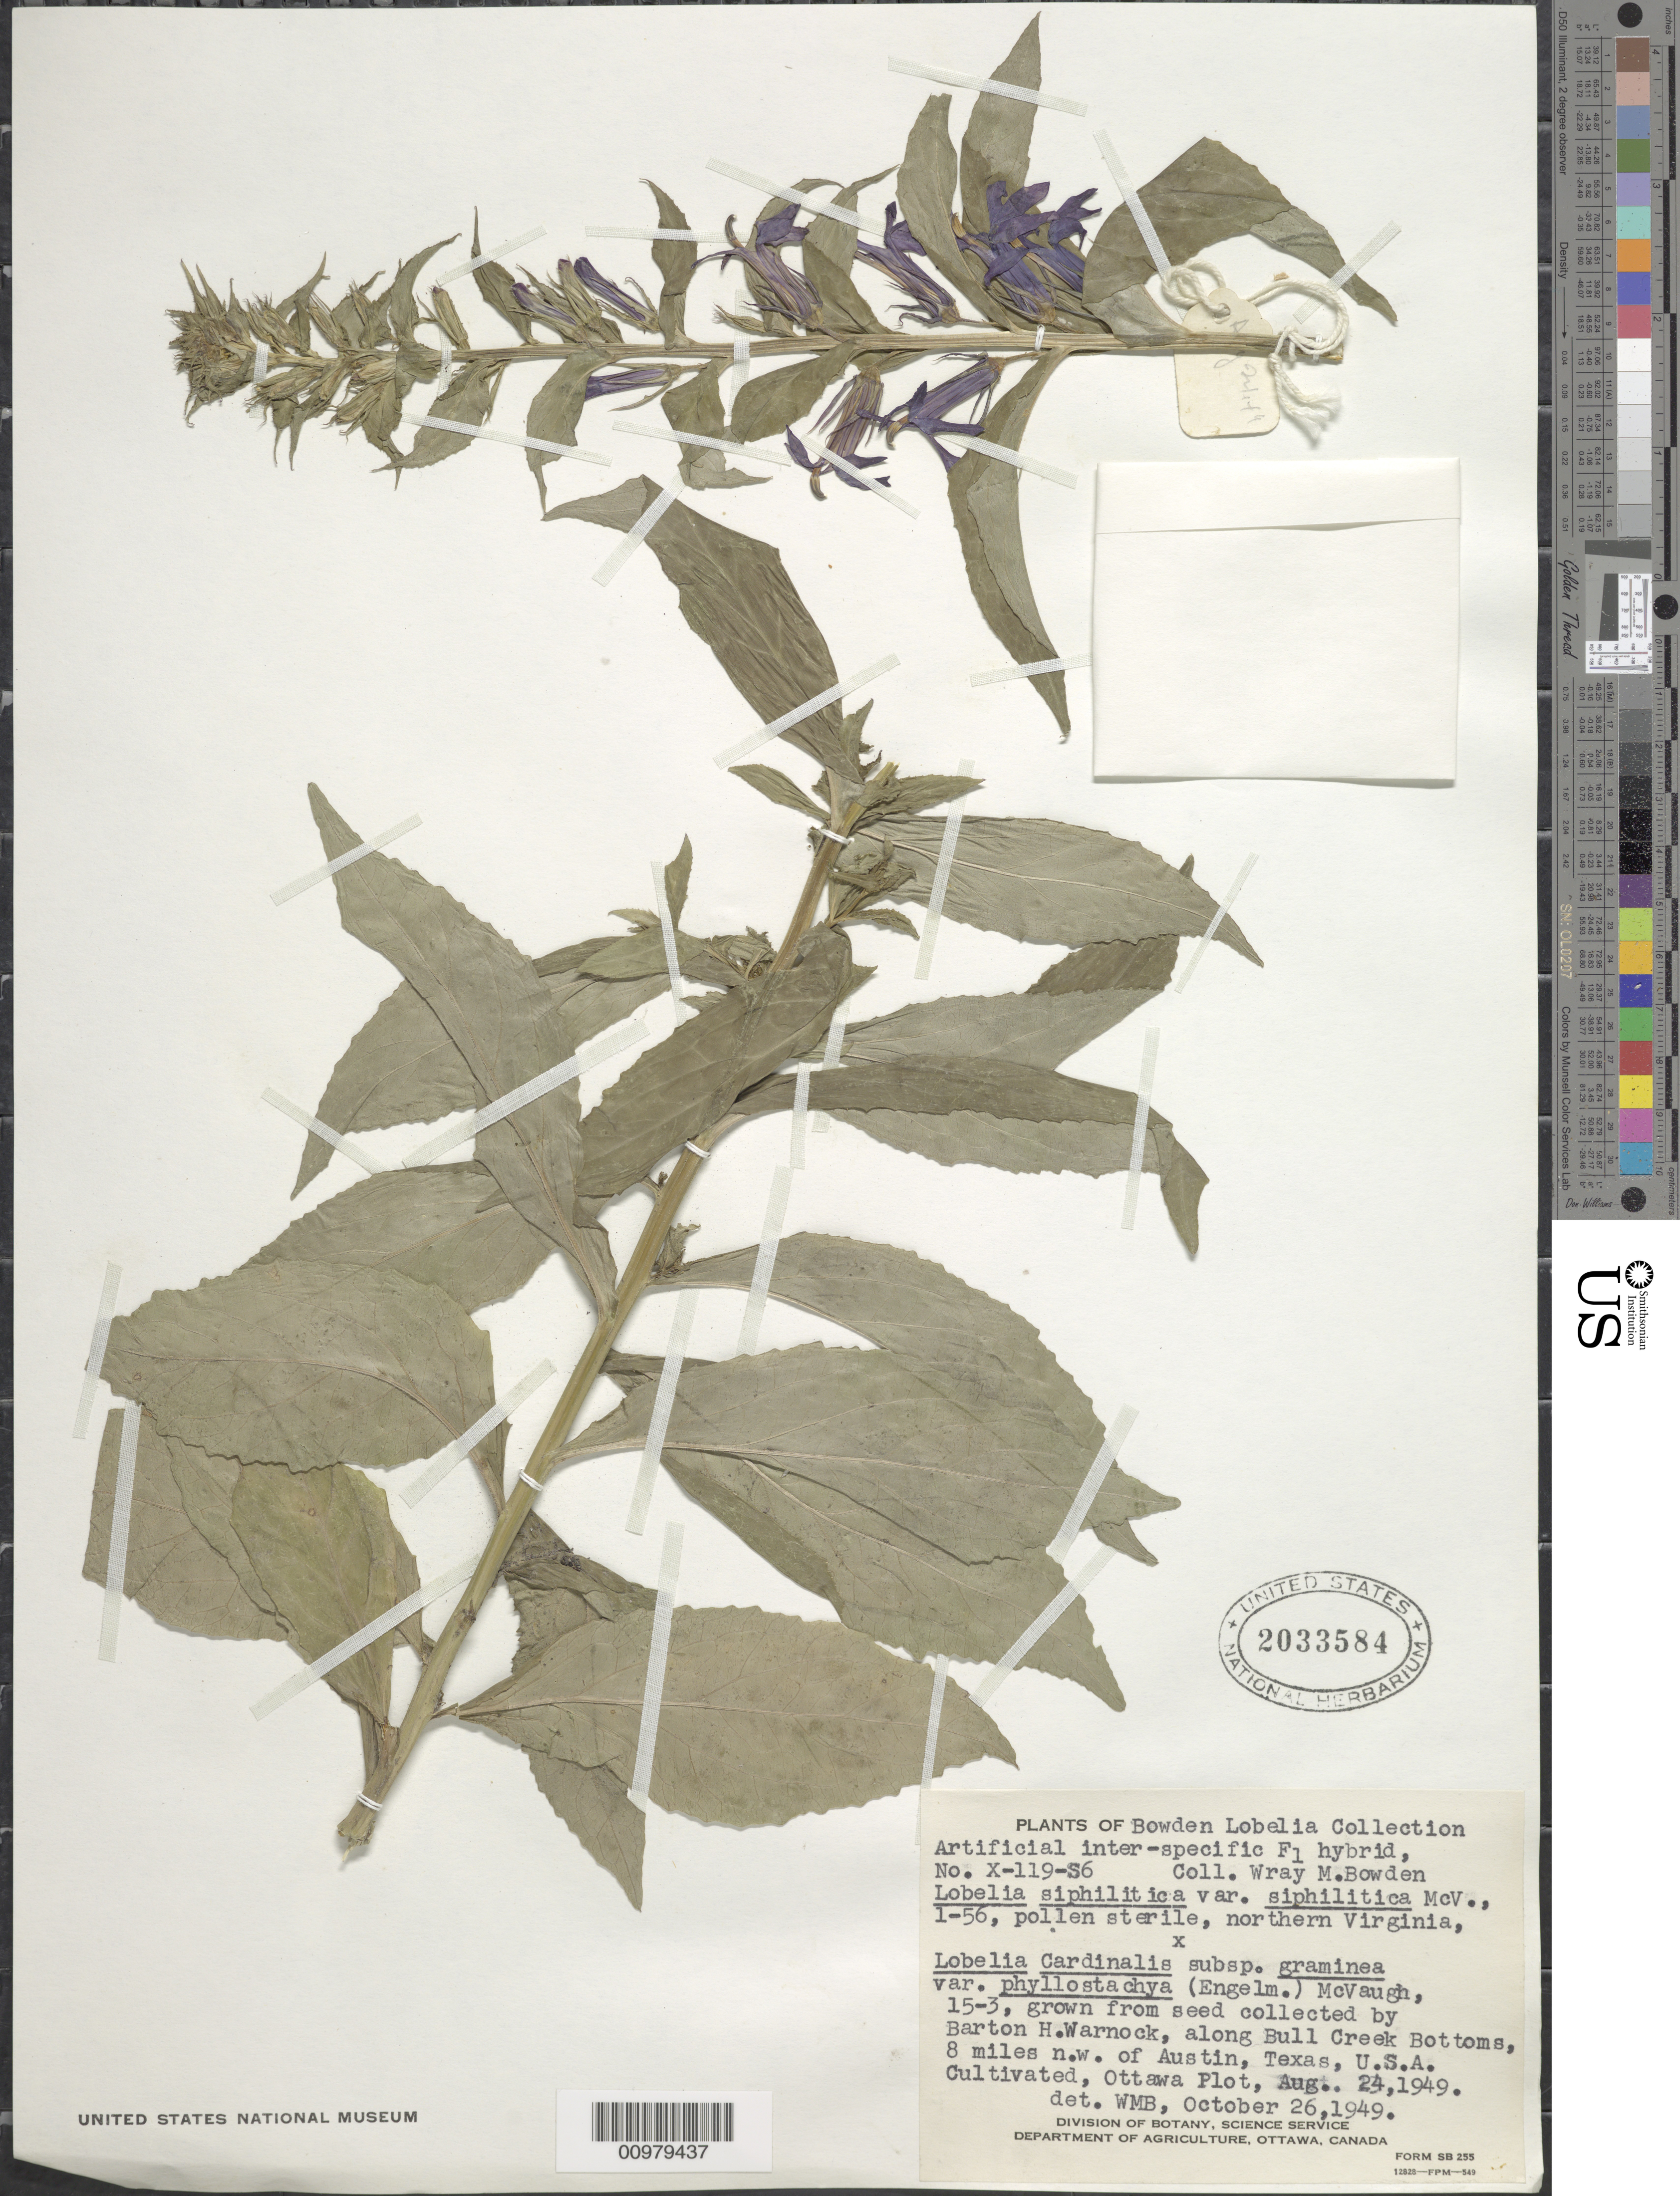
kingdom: Plantae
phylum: Tracheophyta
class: Magnoliopsida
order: Asterales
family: Campanulaceae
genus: Lobelia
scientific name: Lobelia siphilitica var. siphilitica x L. cardinalis var. phyllostachya (Engelm.) McVaugh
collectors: W. M. Bowden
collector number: X-119-S6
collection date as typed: Aug. 24, 1949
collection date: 1949-08-24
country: Canada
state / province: Ontario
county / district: Ottawa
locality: Ottawa Plot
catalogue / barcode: US 2033584